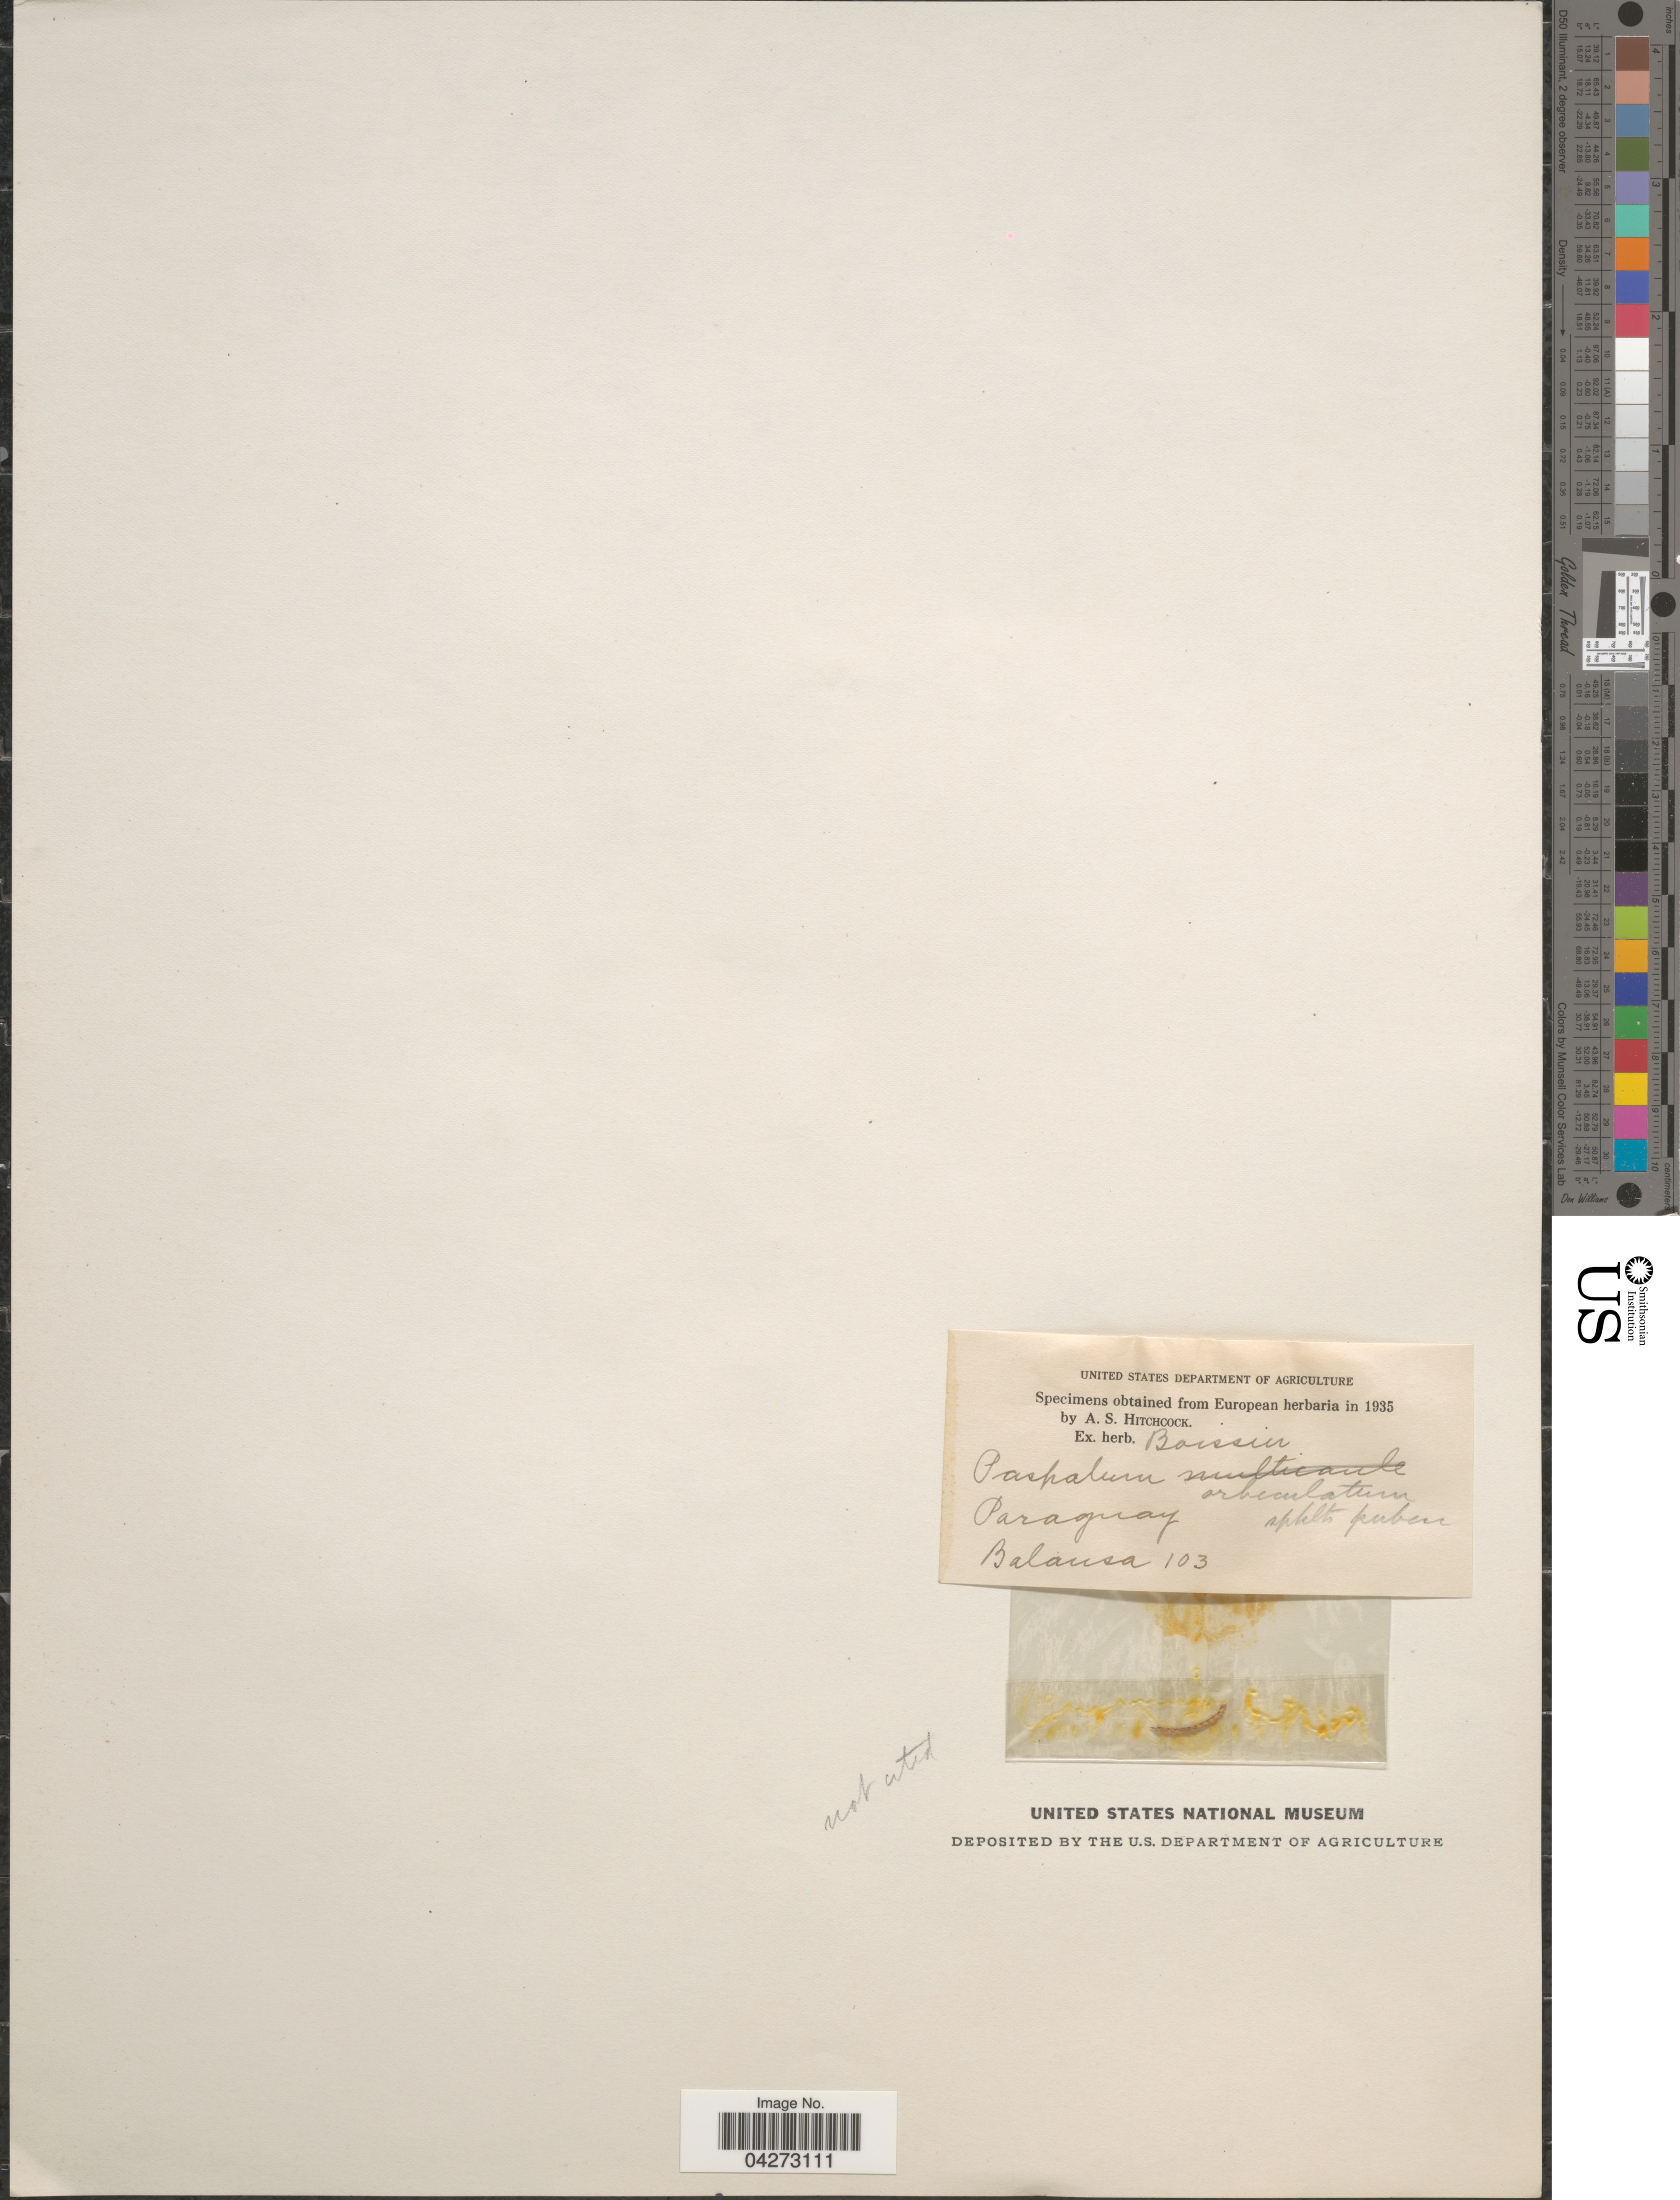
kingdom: Plantae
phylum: Tracheophyta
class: Liliopsida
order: Poales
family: Poaceae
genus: Paspalum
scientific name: Paspalum orbiculatum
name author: Poir.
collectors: -. Balansa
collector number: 103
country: Paraguay